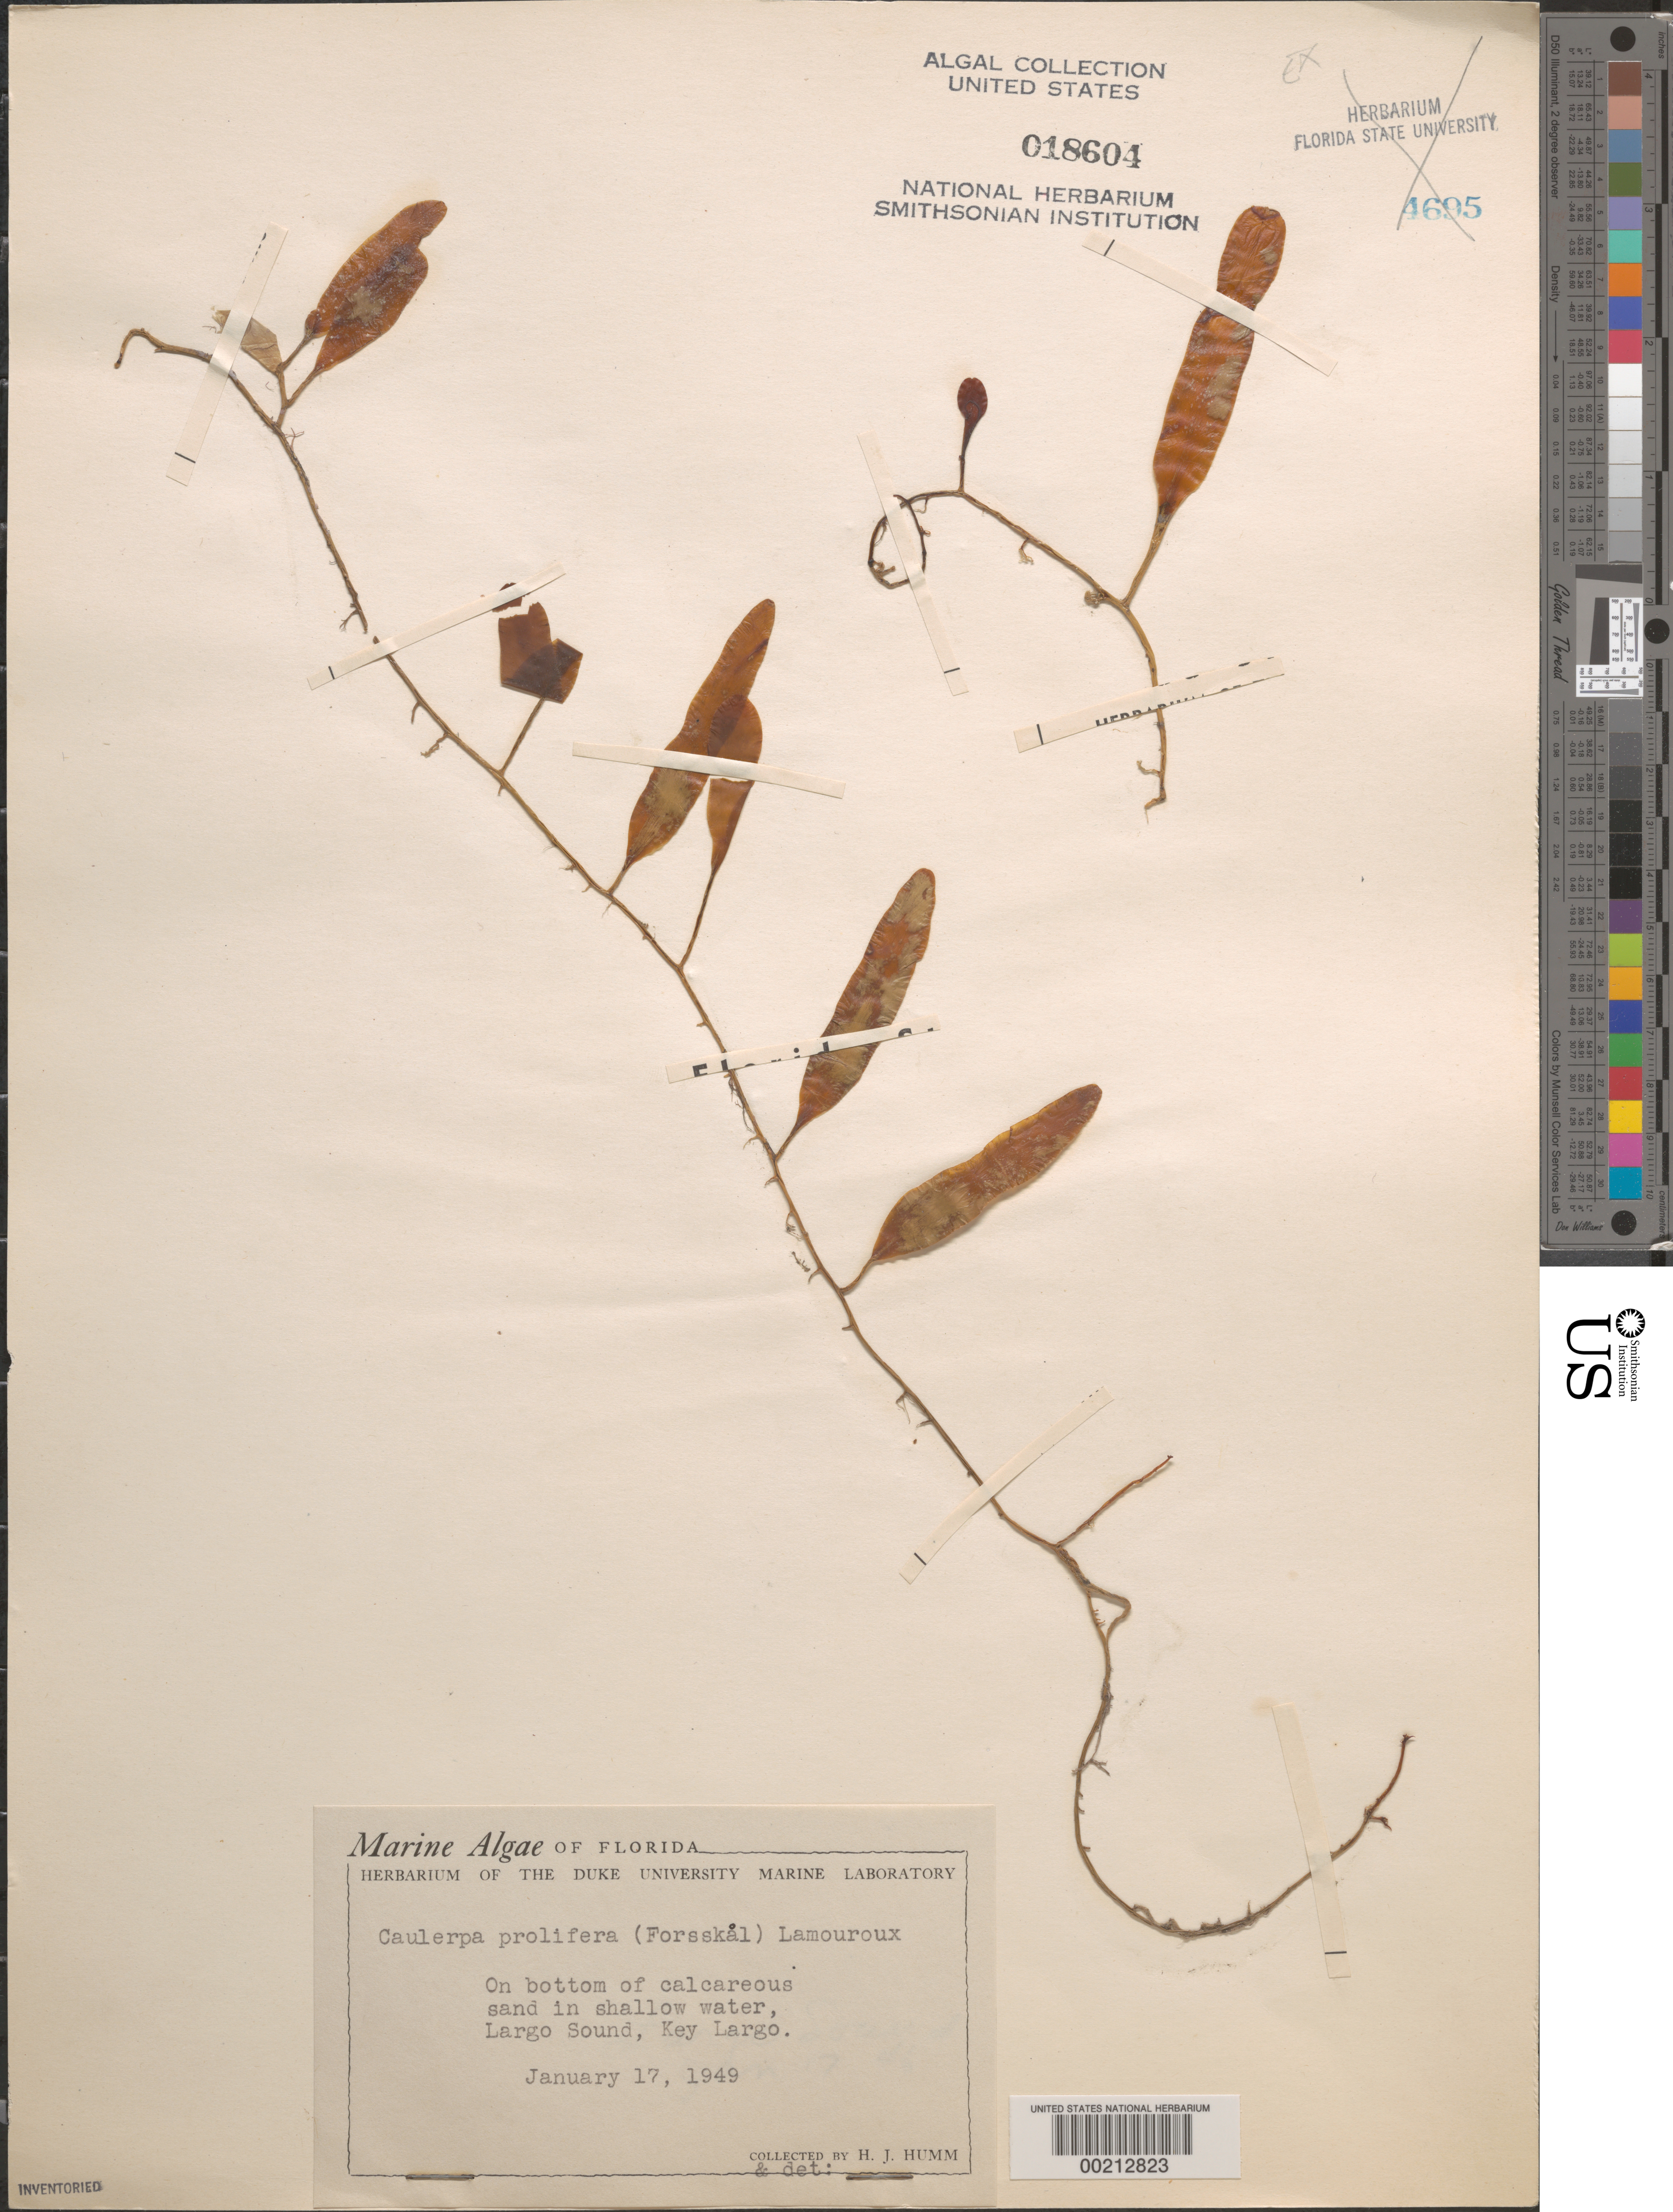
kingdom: Plantae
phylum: Chlorophyta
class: Ulvophyceae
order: Bryopsidales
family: Caulerpaceae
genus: Caulerpa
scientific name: Caulerpa prolifera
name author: (Forssk.) J.V.Lamouroux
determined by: Humm, Harold J.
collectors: H. J. Humm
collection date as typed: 17 Jan 1949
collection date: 1949-01-17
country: United States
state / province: Florida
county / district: Monroe County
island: Key Largo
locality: Largo Sound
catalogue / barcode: US 18604